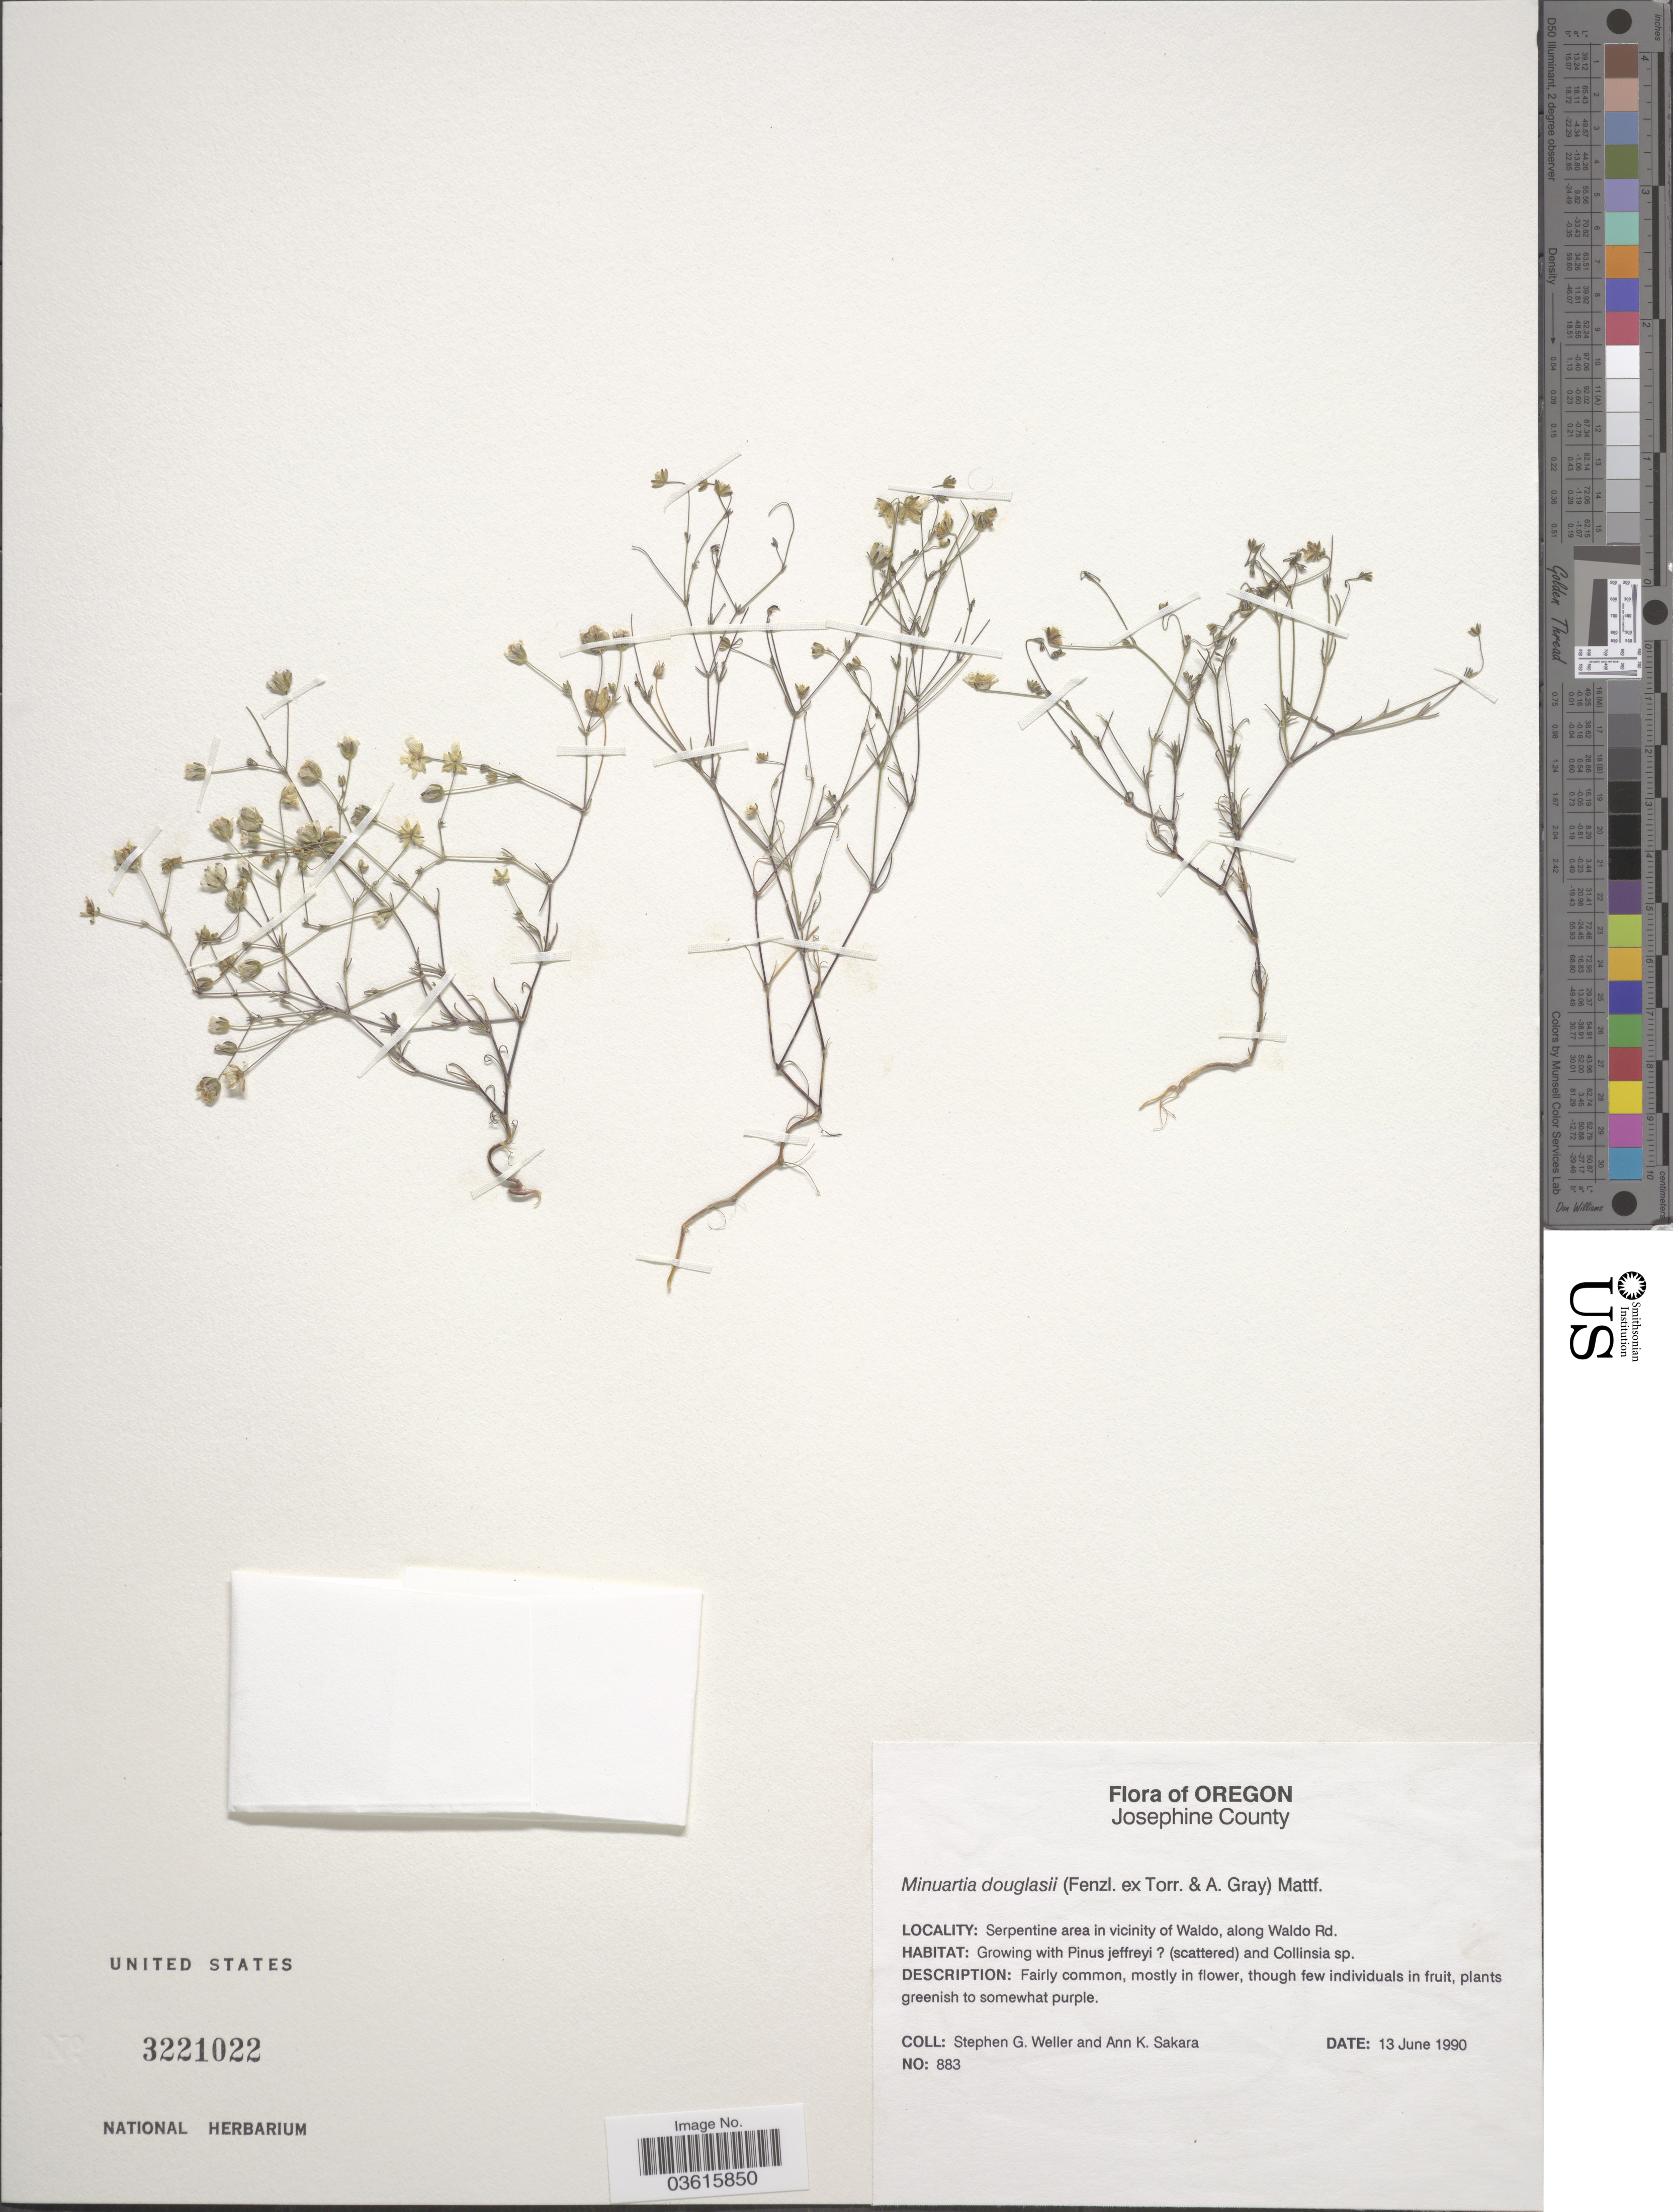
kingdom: Plantae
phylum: Tracheophyta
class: Magnoliopsida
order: Caryophyllales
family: Caryophyllaceae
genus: Minuartia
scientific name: Minuartia douglasii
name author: Mattf.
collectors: S. G. Weller & A. Sakara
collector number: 883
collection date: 1990-06-13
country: United States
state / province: Oregon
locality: Josephine County. Serpentine area in vicinity of Waldo, along Waldo Rd.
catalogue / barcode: US 3221022